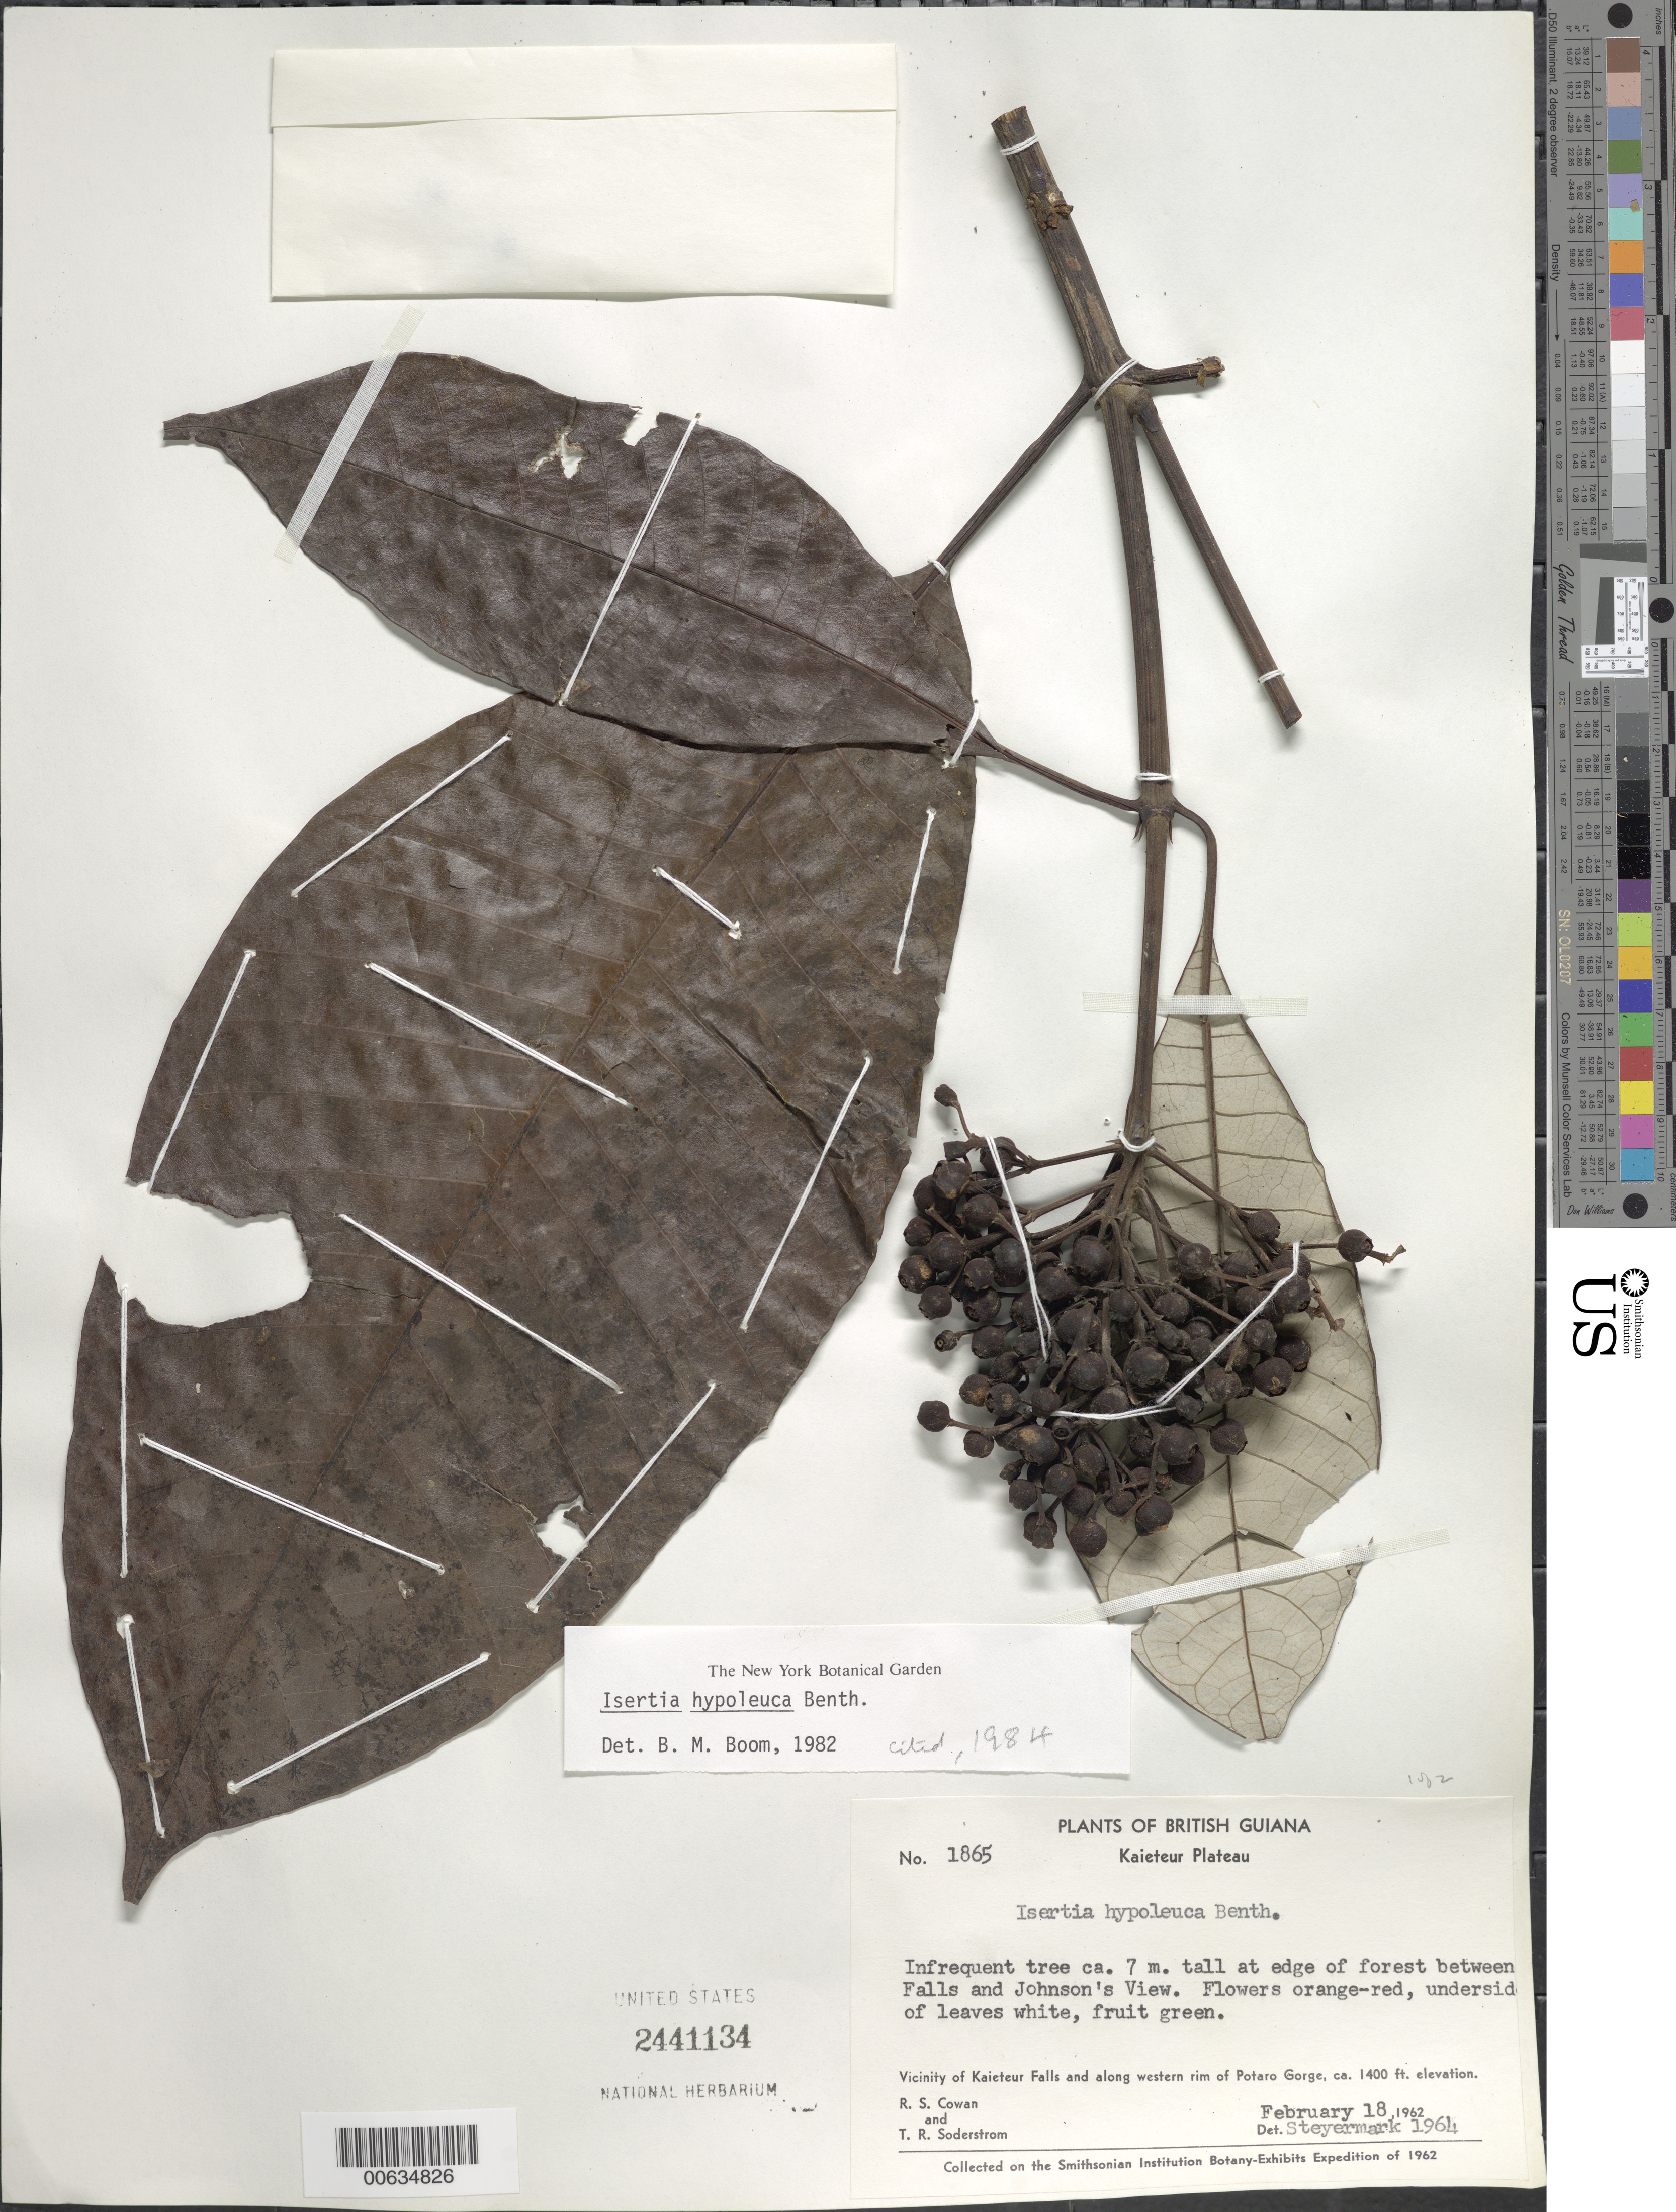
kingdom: Plantae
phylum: Tracheophyta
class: Magnoliopsida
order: Gentianales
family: Rubiaceae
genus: Isertia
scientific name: Isertia hypoleuca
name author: Benth.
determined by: Boom, B. M.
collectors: R. S. Cowan & T. R. Soderstrom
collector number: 1865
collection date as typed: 18-Feb-62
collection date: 1962-02-18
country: Guyana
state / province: Potaro-Siparuni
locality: Kaieteur Plateau, vicinity of Kaieteur Falls and western rim of Potaro Gorge; between Falls and Johnson's View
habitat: Edge of forest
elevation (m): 427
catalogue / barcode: US 2441134